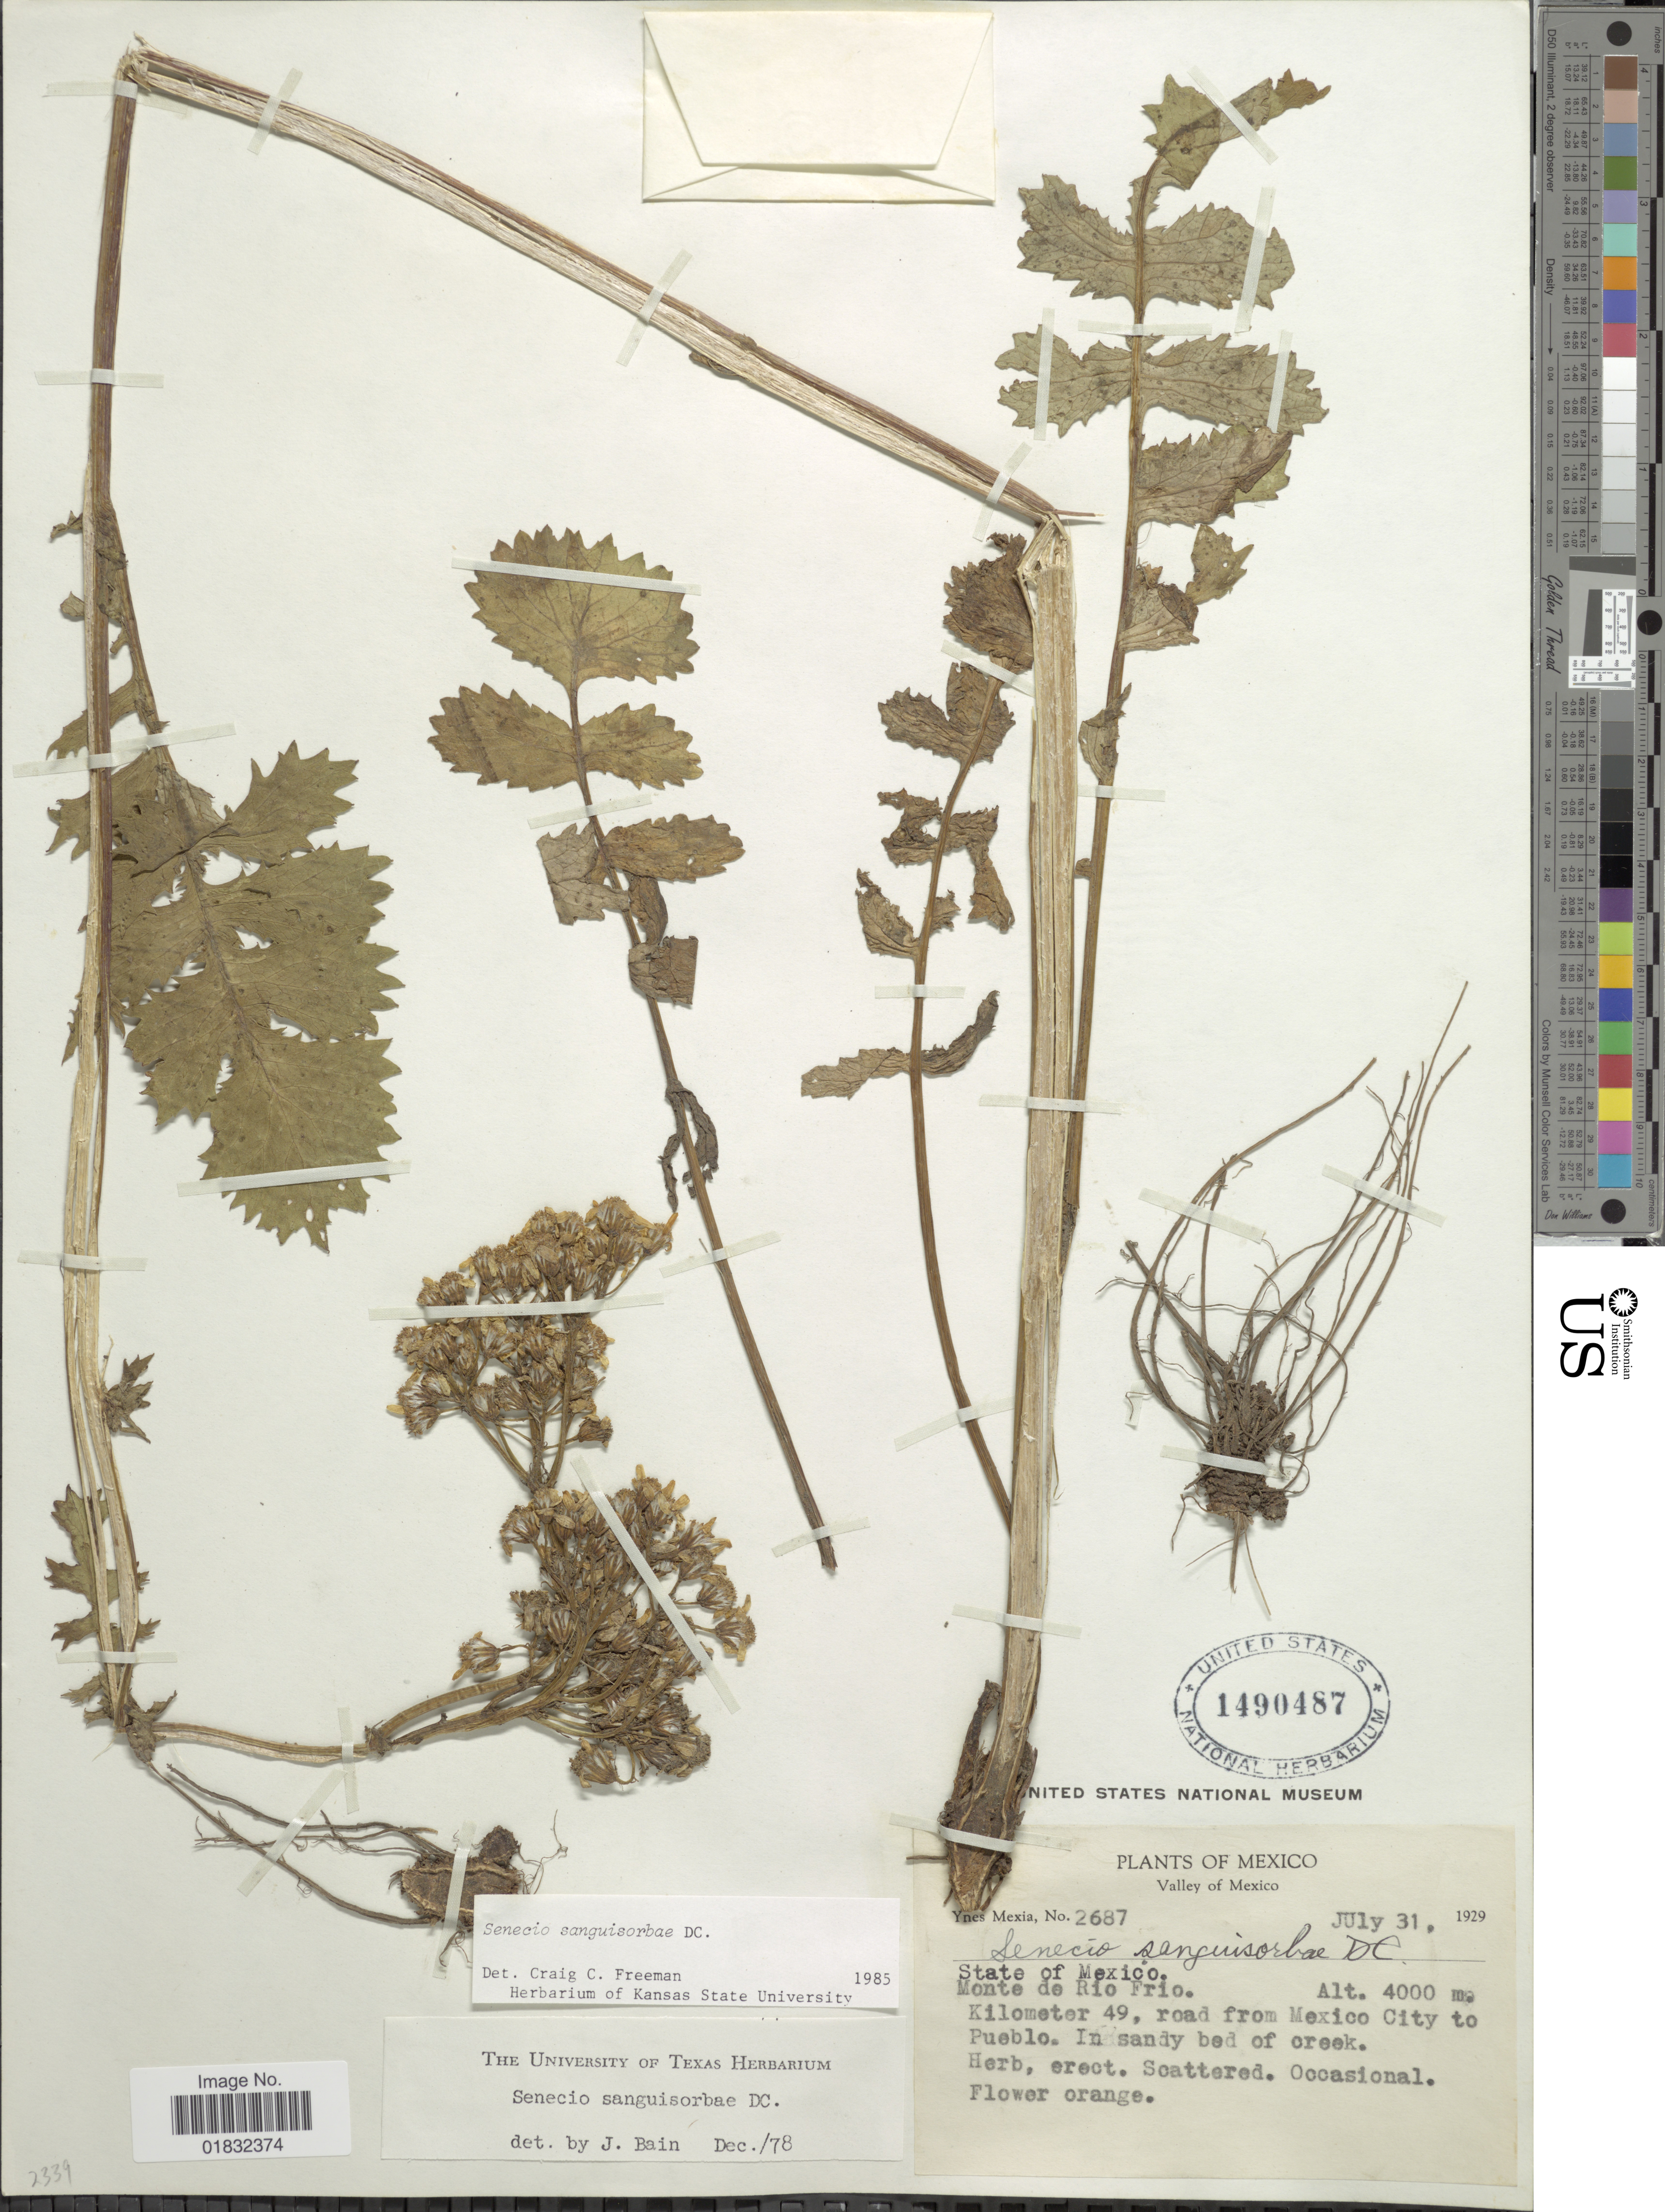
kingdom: Plantae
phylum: Tracheophyta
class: Magnoliopsida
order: Asterales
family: Asteraceae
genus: Packera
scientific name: Packera sanguisorbae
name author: (DC.) C. Jeffrey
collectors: Y. Mexia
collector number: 2687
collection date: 1929-07-31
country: Mexico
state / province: México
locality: Valley of Mexico, Monte de Rio Frio. Kilometer 49, road from Mexico City to Pueblo. In sandy bed of creek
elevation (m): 4000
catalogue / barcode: US 1490487